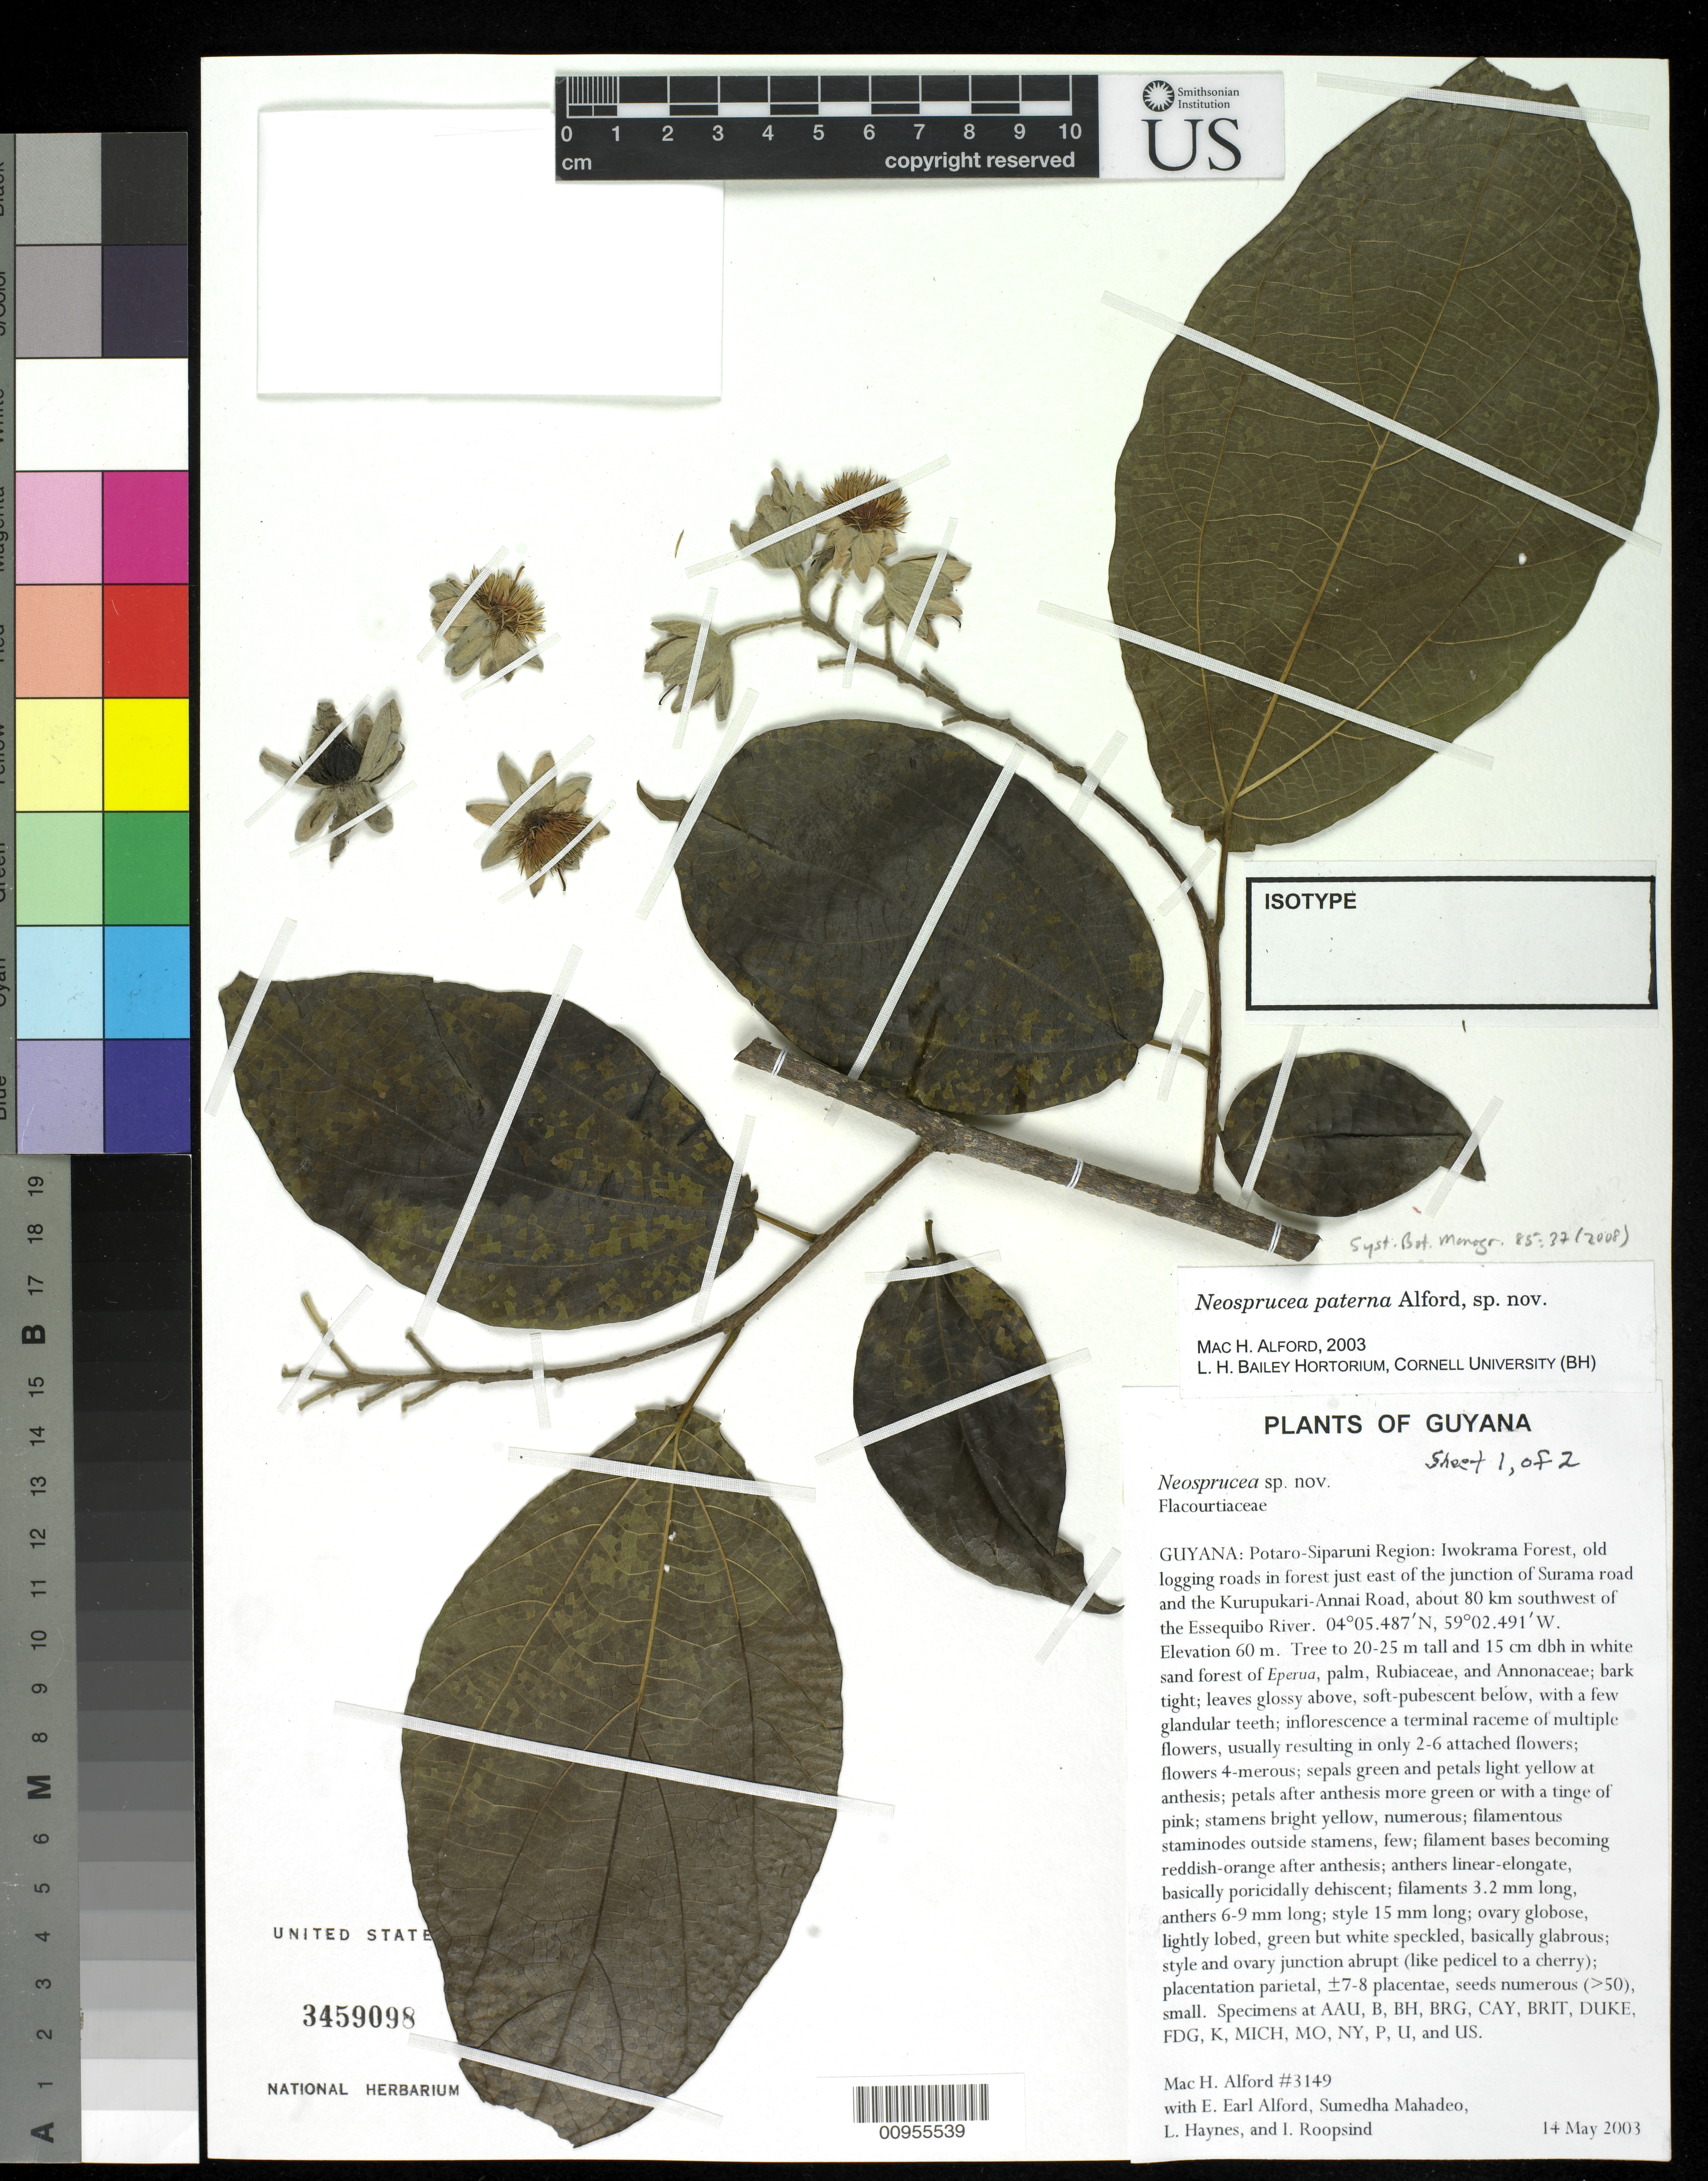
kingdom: Plantae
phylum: Tracheophyta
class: Magnoliopsida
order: Malpighiales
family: Salicaceae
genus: Neosprucea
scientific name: Neosprucea paterna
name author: M.H. Alford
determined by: Alford, Mac Haverson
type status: Isotype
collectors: M. H. Alford & et al.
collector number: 3149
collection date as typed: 14 May 2003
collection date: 2003-05-14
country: Guyana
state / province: Potaro-Siparuni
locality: Potaro-Siparuni Region: Iwokrama Forest, old logging roads in forest just east of the junction of Surama road and the Kurupukari-Annai road, about 80 km southwest of the Essequibo River.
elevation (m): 60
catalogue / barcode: US 3459098